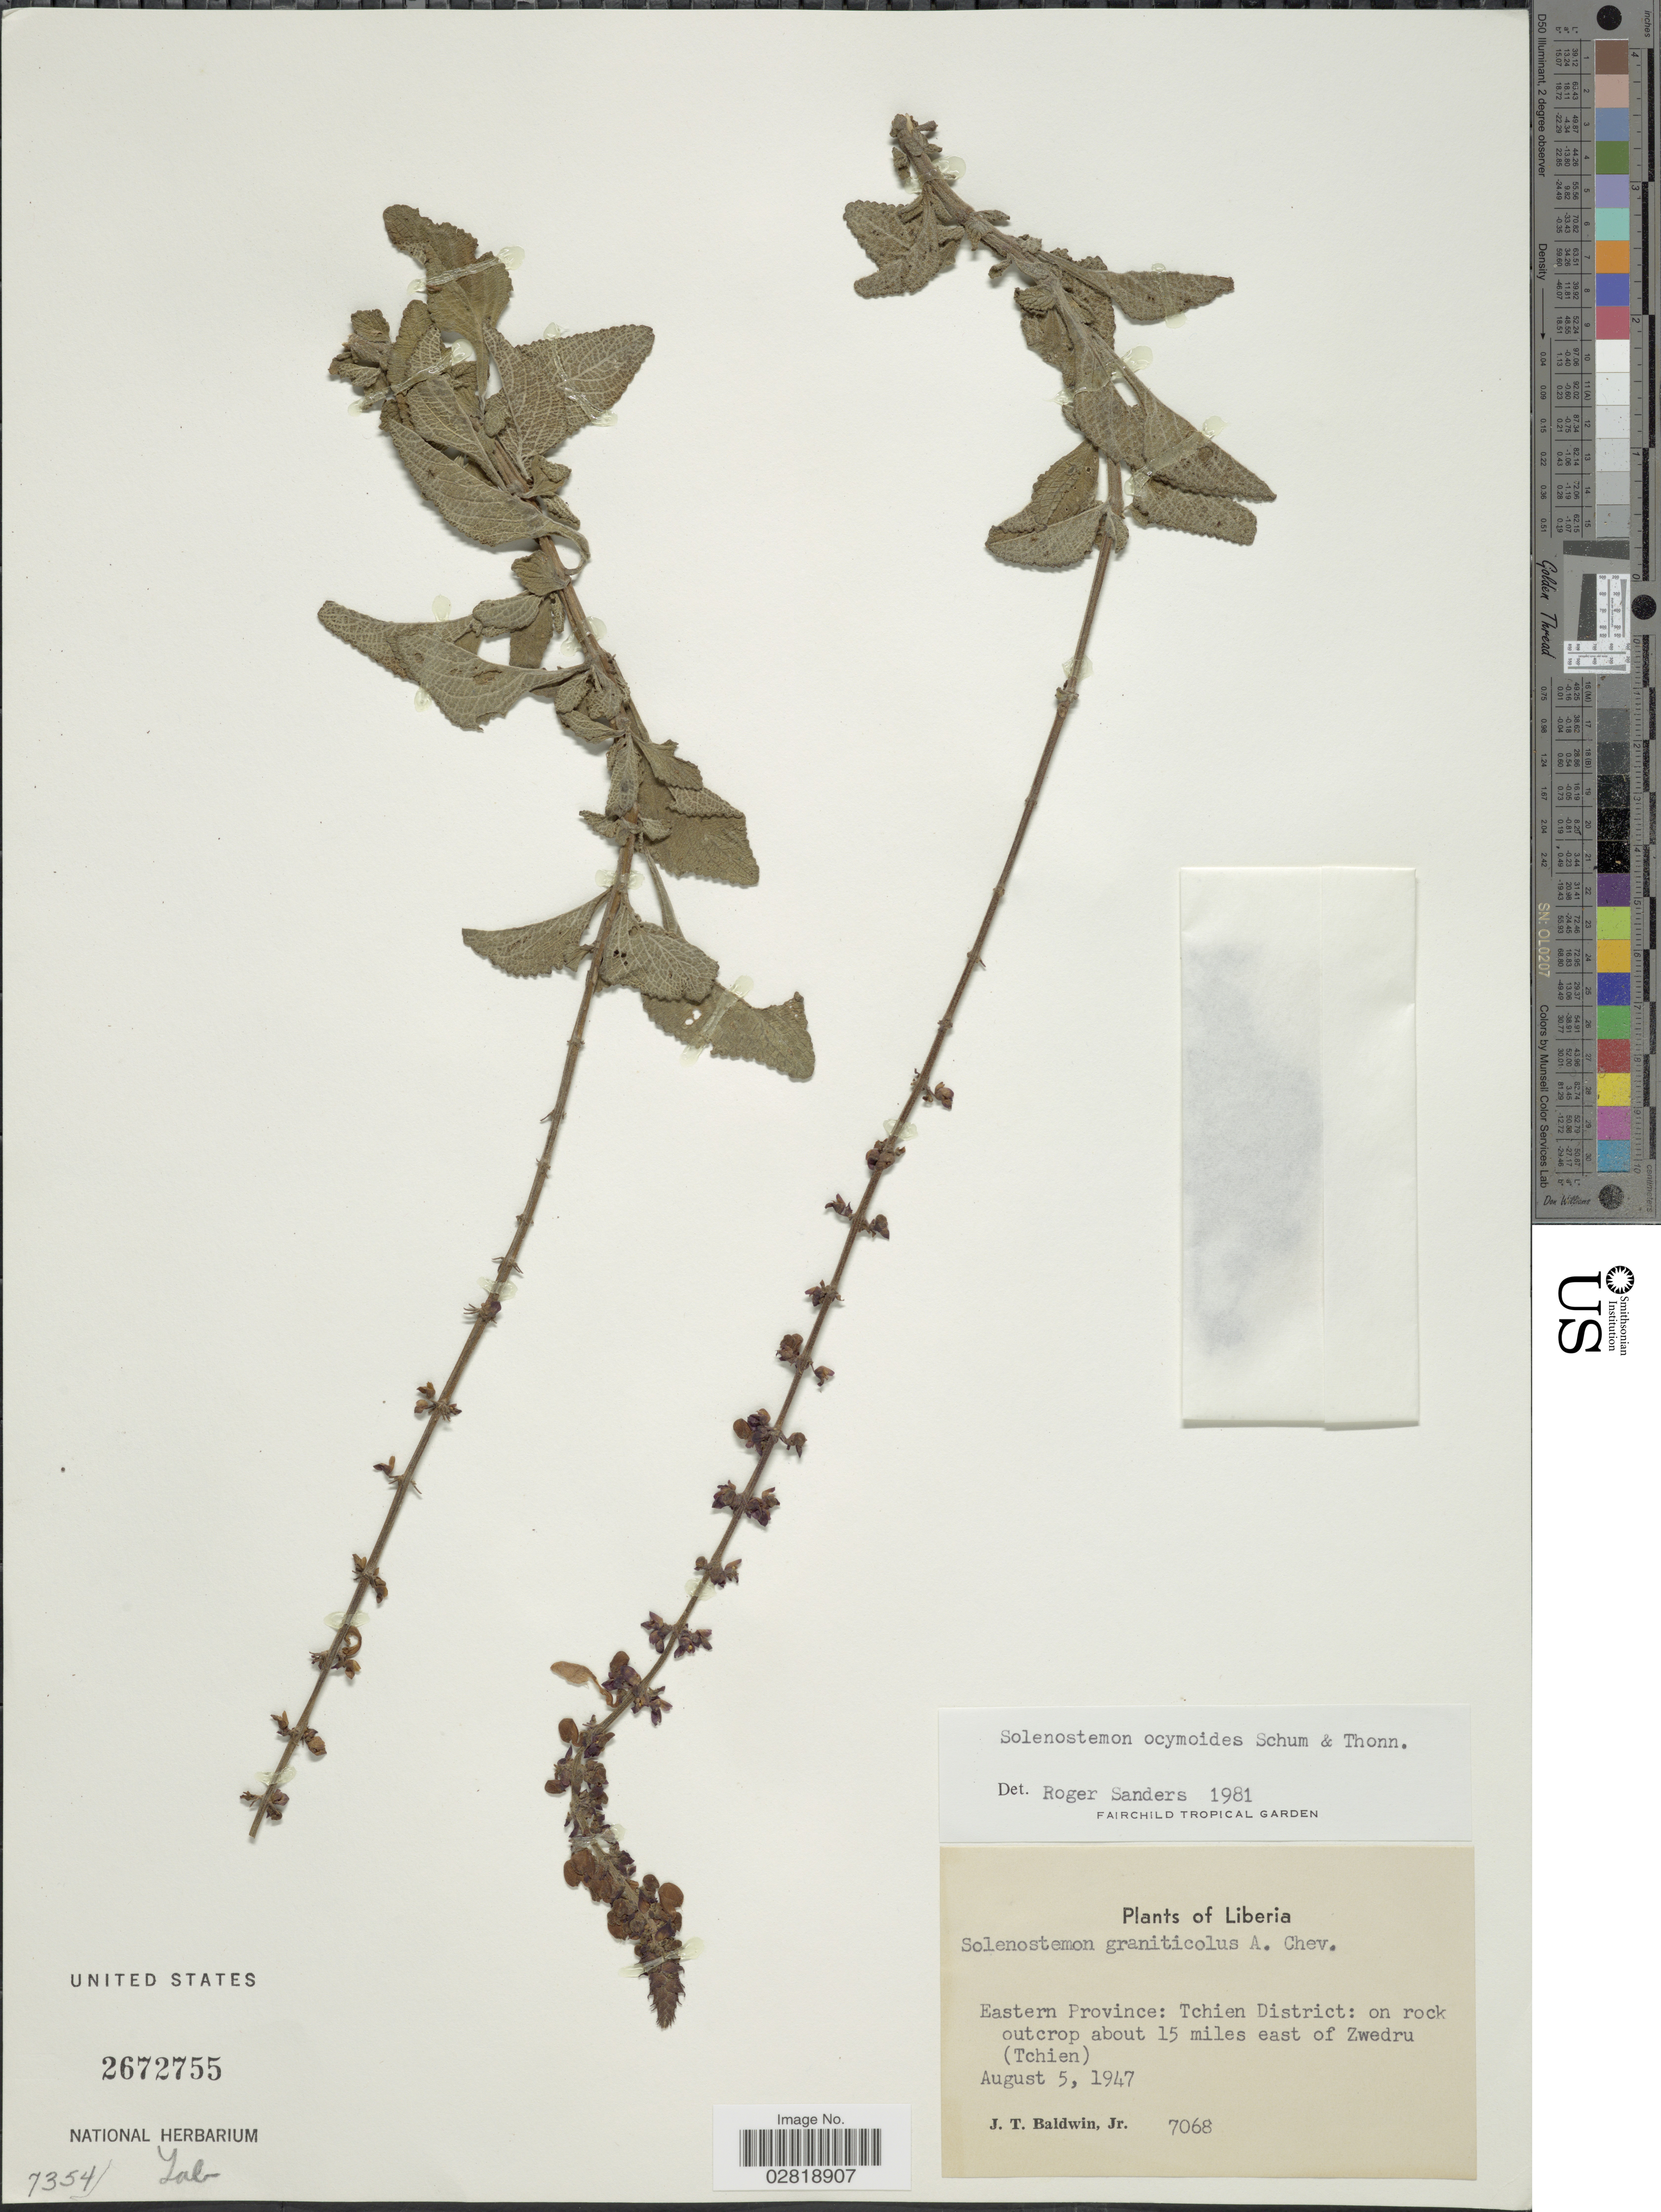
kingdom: Plantae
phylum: Tracheophyta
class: Magnoliopsida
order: Lamiales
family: Lamiaceae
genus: Solenostemon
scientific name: Solenostemon ocymoides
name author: K. Schum. & Thonn.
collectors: J. T. Baldwin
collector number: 7068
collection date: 1947-08-05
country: Liberia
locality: Eastern Province: Tchien District: on rock outcrop about 15 miles east of Zwedru (Tchien).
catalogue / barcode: US 2672755